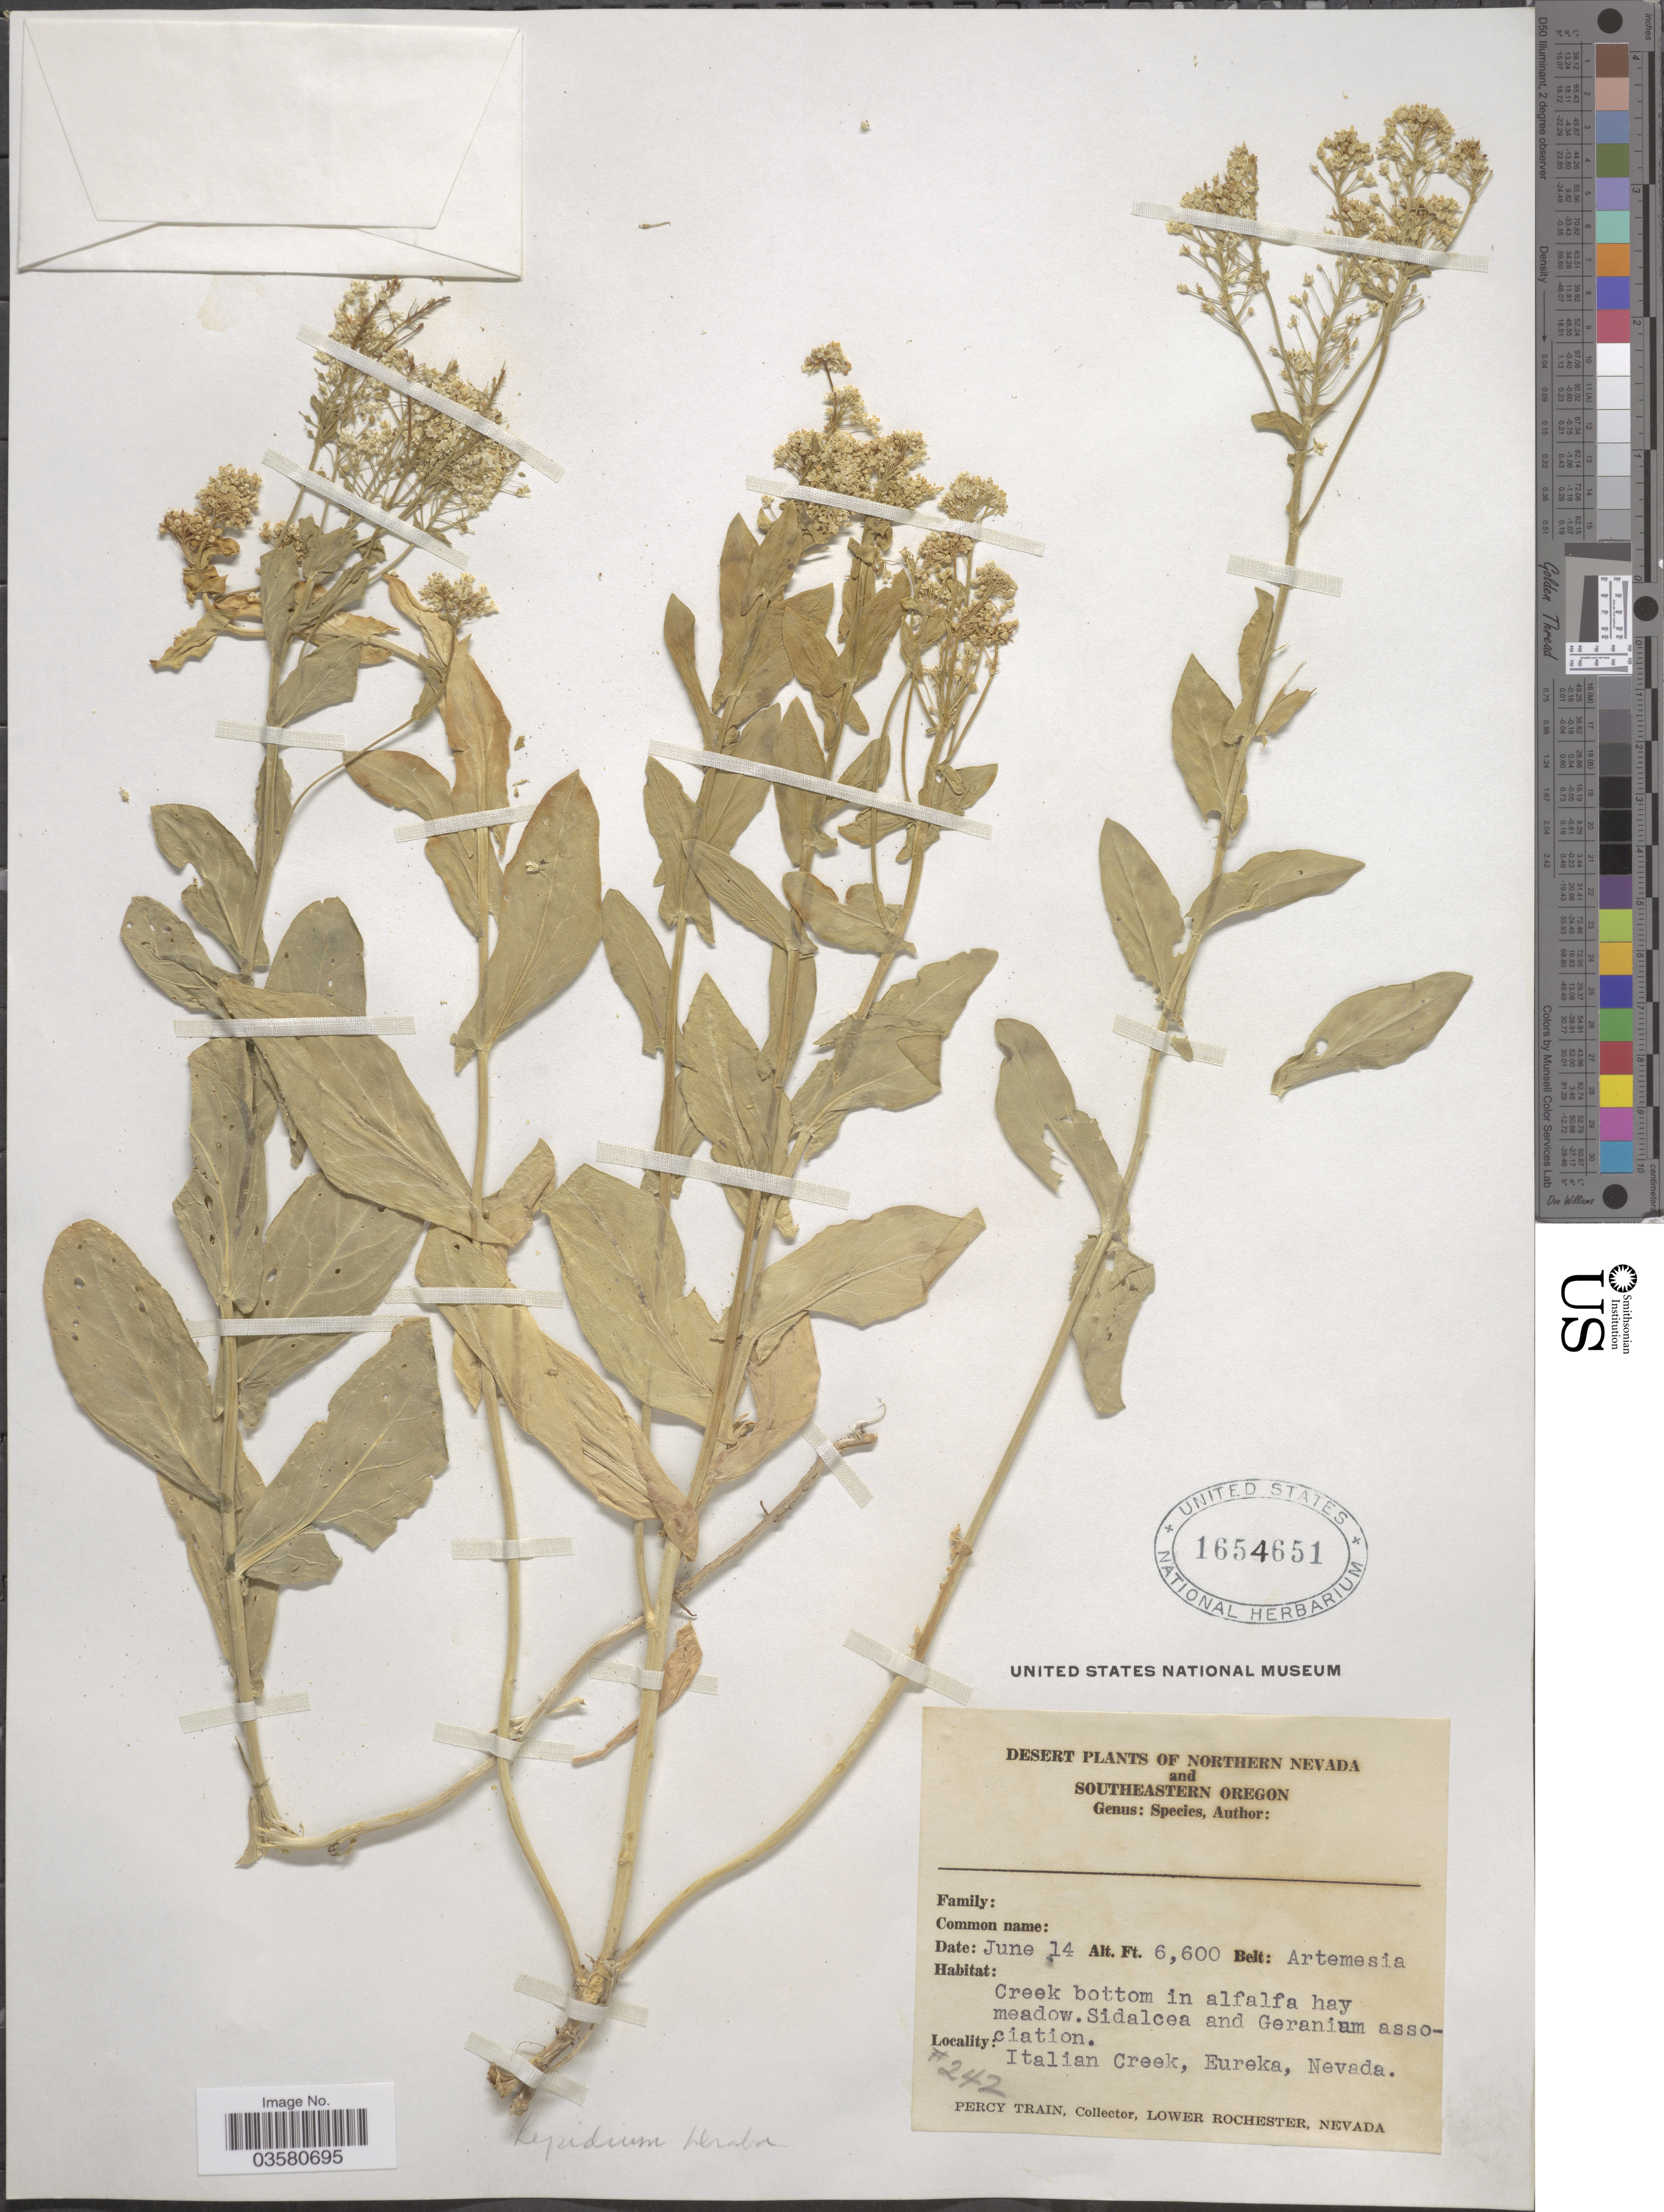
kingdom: Plantae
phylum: Tracheophyta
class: Magnoliopsida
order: Brassicales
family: Brassicaceae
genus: Lepidium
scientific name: Lepidium draba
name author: L.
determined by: Strong, M. T., (US), Smithsonian Institution - National Museum of Natural History (UNITED STATES)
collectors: P. Train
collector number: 242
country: United States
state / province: Nevada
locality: Northern Nevada. Belt: Artemesia. Creek bottom in alfalfa hay meadow. Italian Creek, Eureka.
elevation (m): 2012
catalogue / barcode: US 1654651